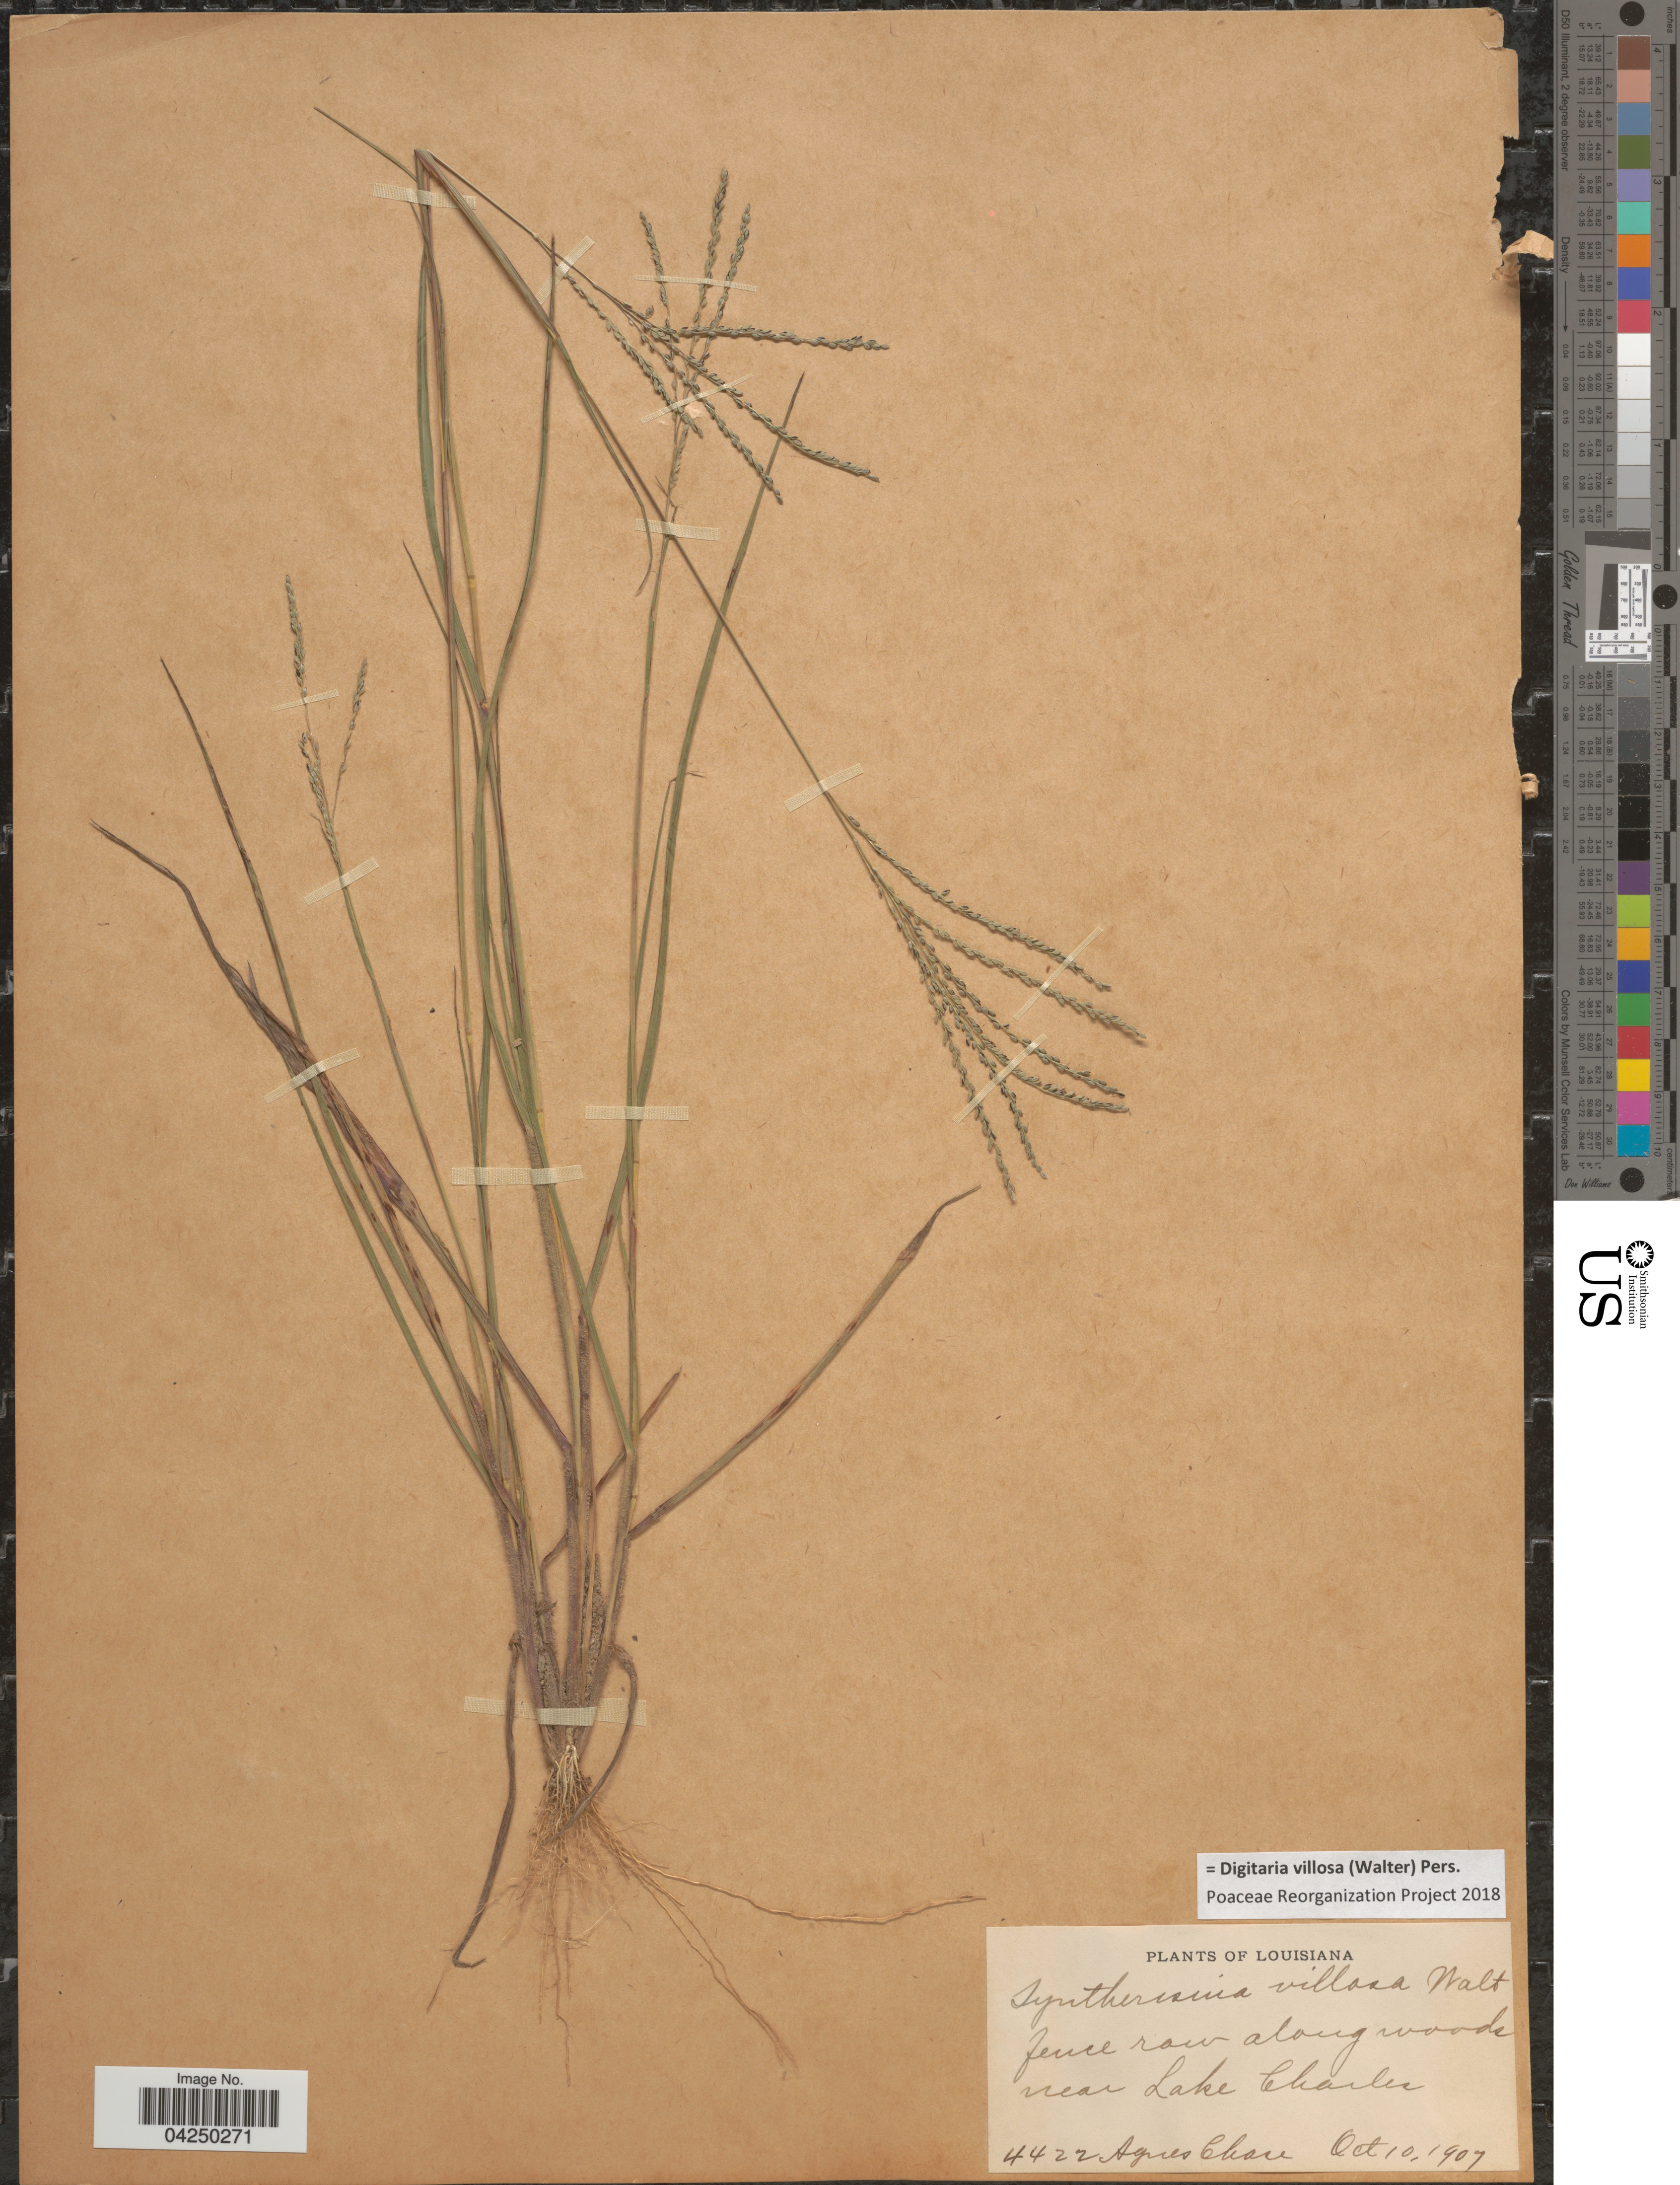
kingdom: Plantae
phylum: Tracheophyta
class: Liliopsida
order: Poales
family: Poaceae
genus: Digitaria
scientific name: Digitaria villosa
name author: (Walter) Pers.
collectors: A. Chase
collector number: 4422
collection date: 1907-10-10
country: United States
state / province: Louisiana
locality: Fence row along woods near Lake Charles.